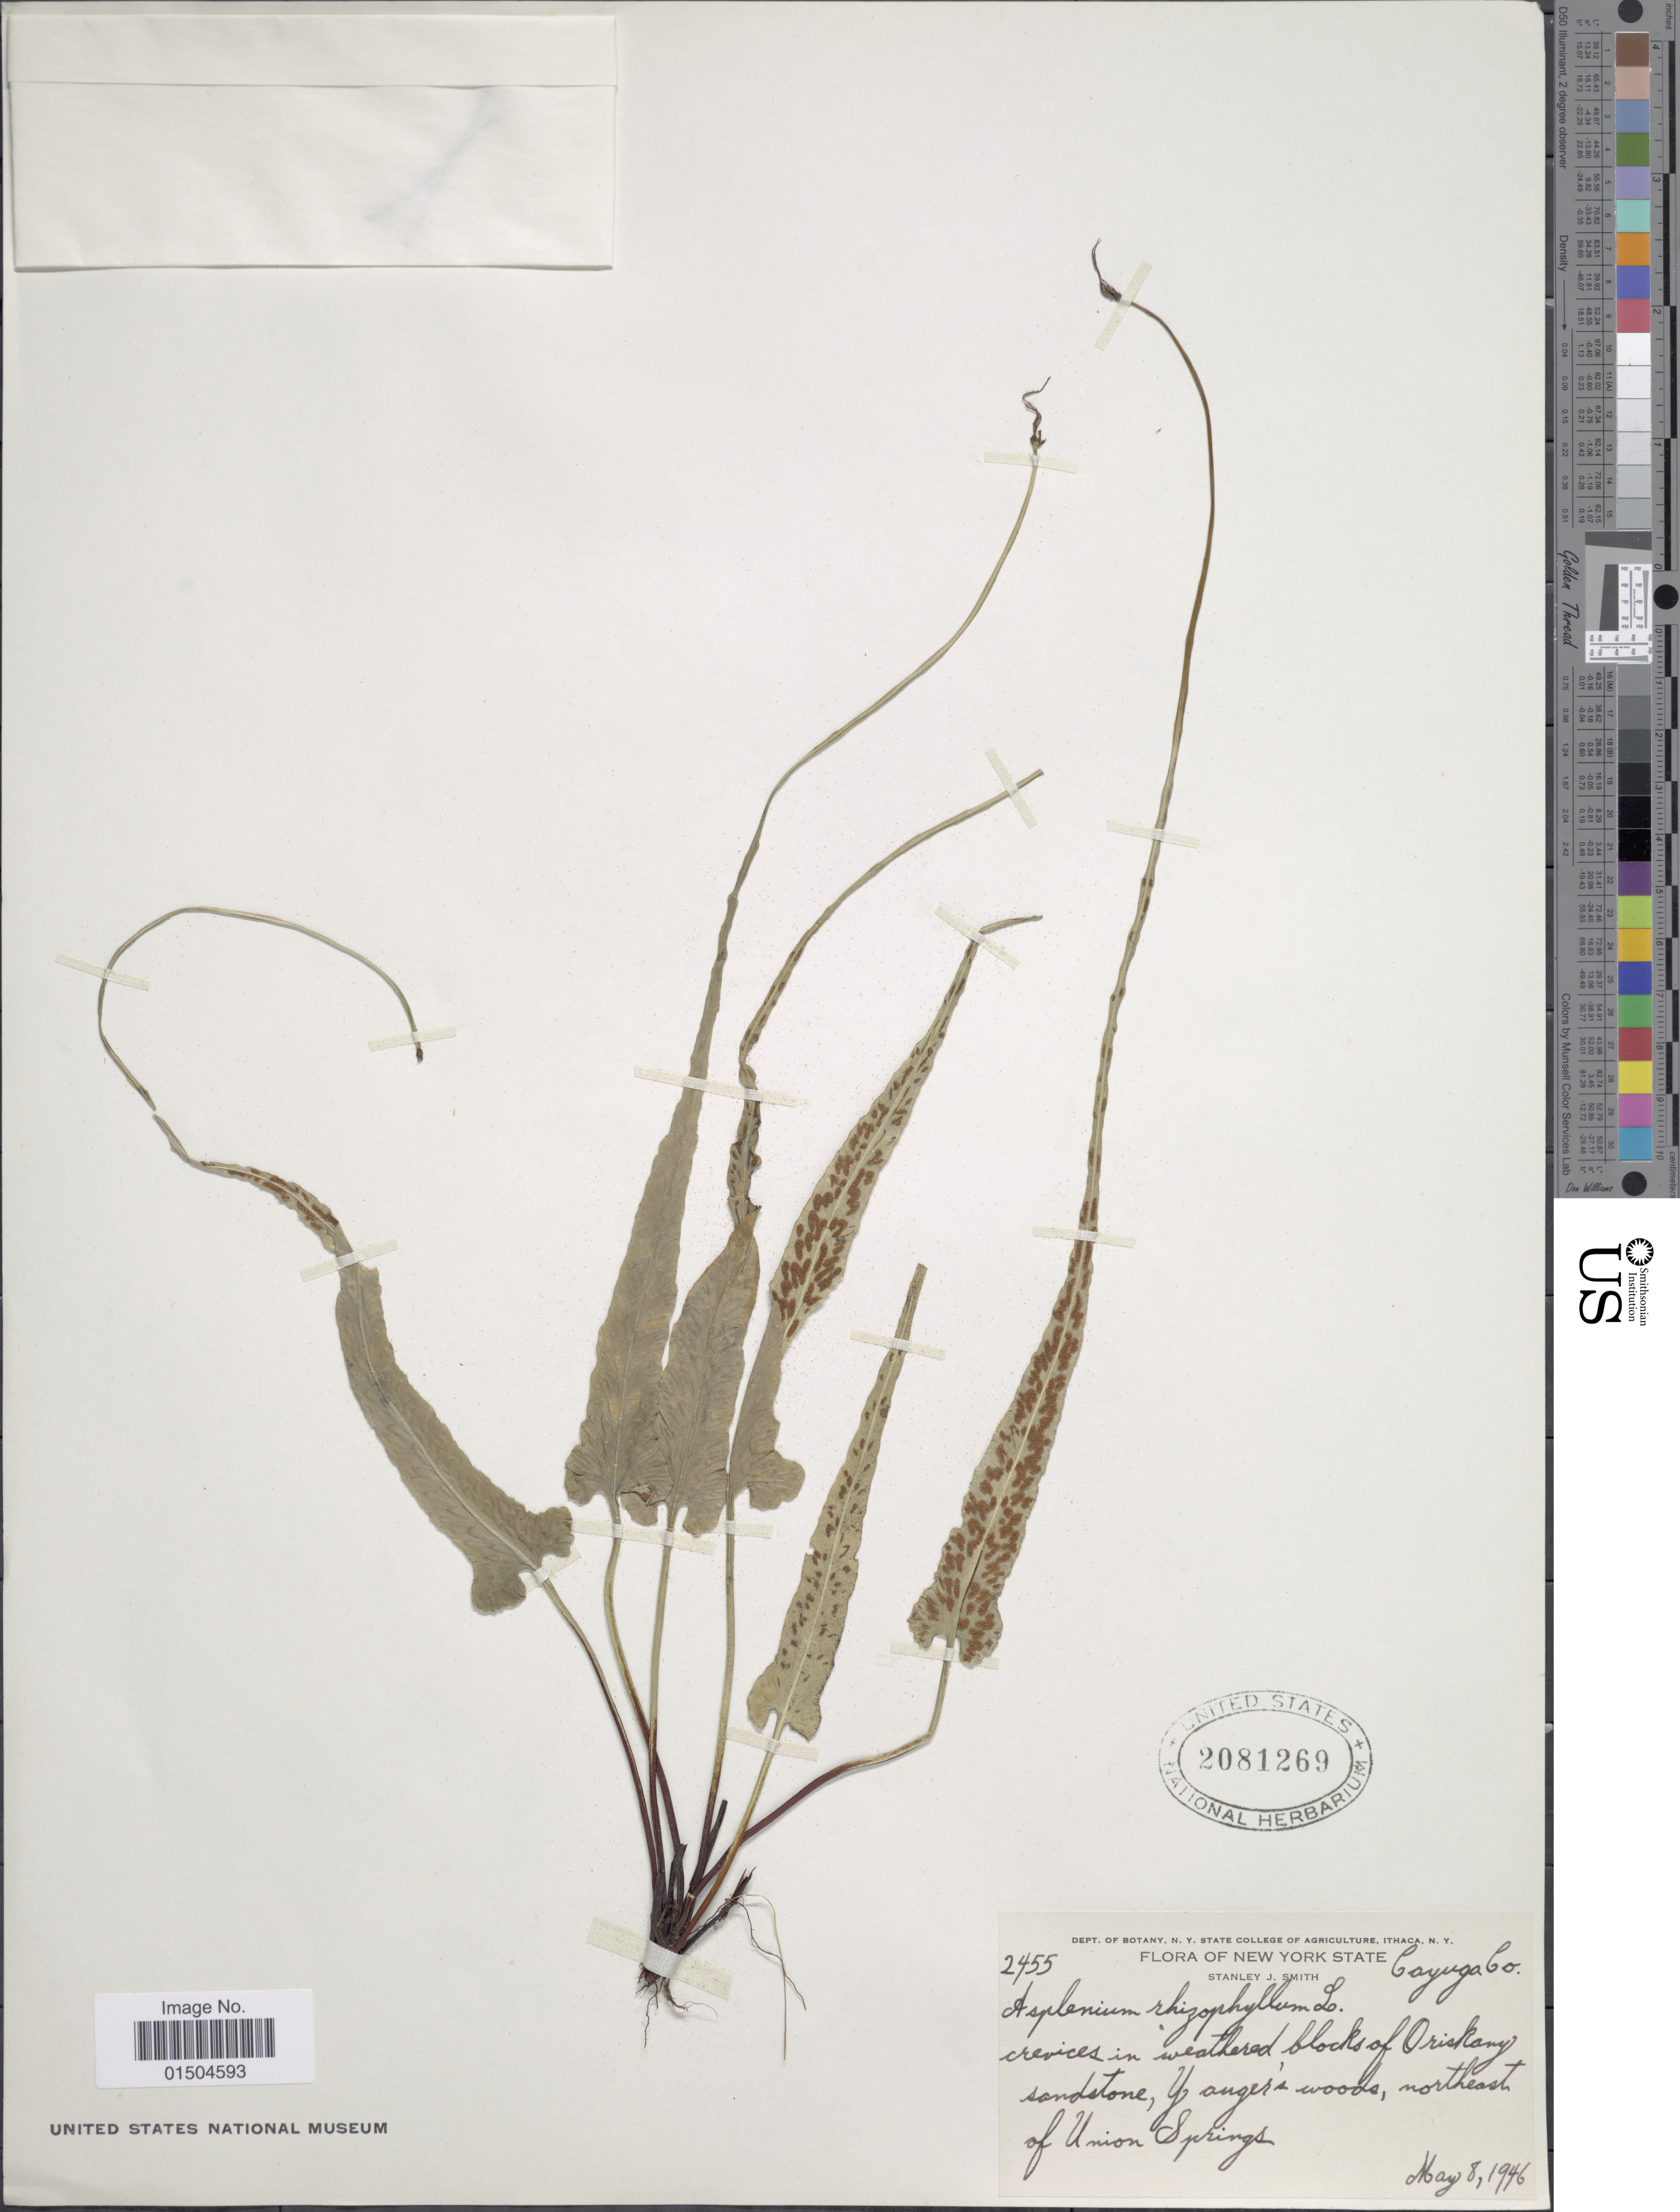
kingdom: Plantae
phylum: Tracheophyta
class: Polypodiopsida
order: Polypodiales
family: Aspleniaceae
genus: Asplenium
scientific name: Asplenium rhizophyllum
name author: L.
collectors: S. Smith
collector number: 2455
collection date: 1946-05-08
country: United States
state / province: New York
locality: Cayuga Co. Crevices in weathered blocks of Oriskany sandstone, Yanger's woods, northeast of Union Springs.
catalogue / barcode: US 2081269